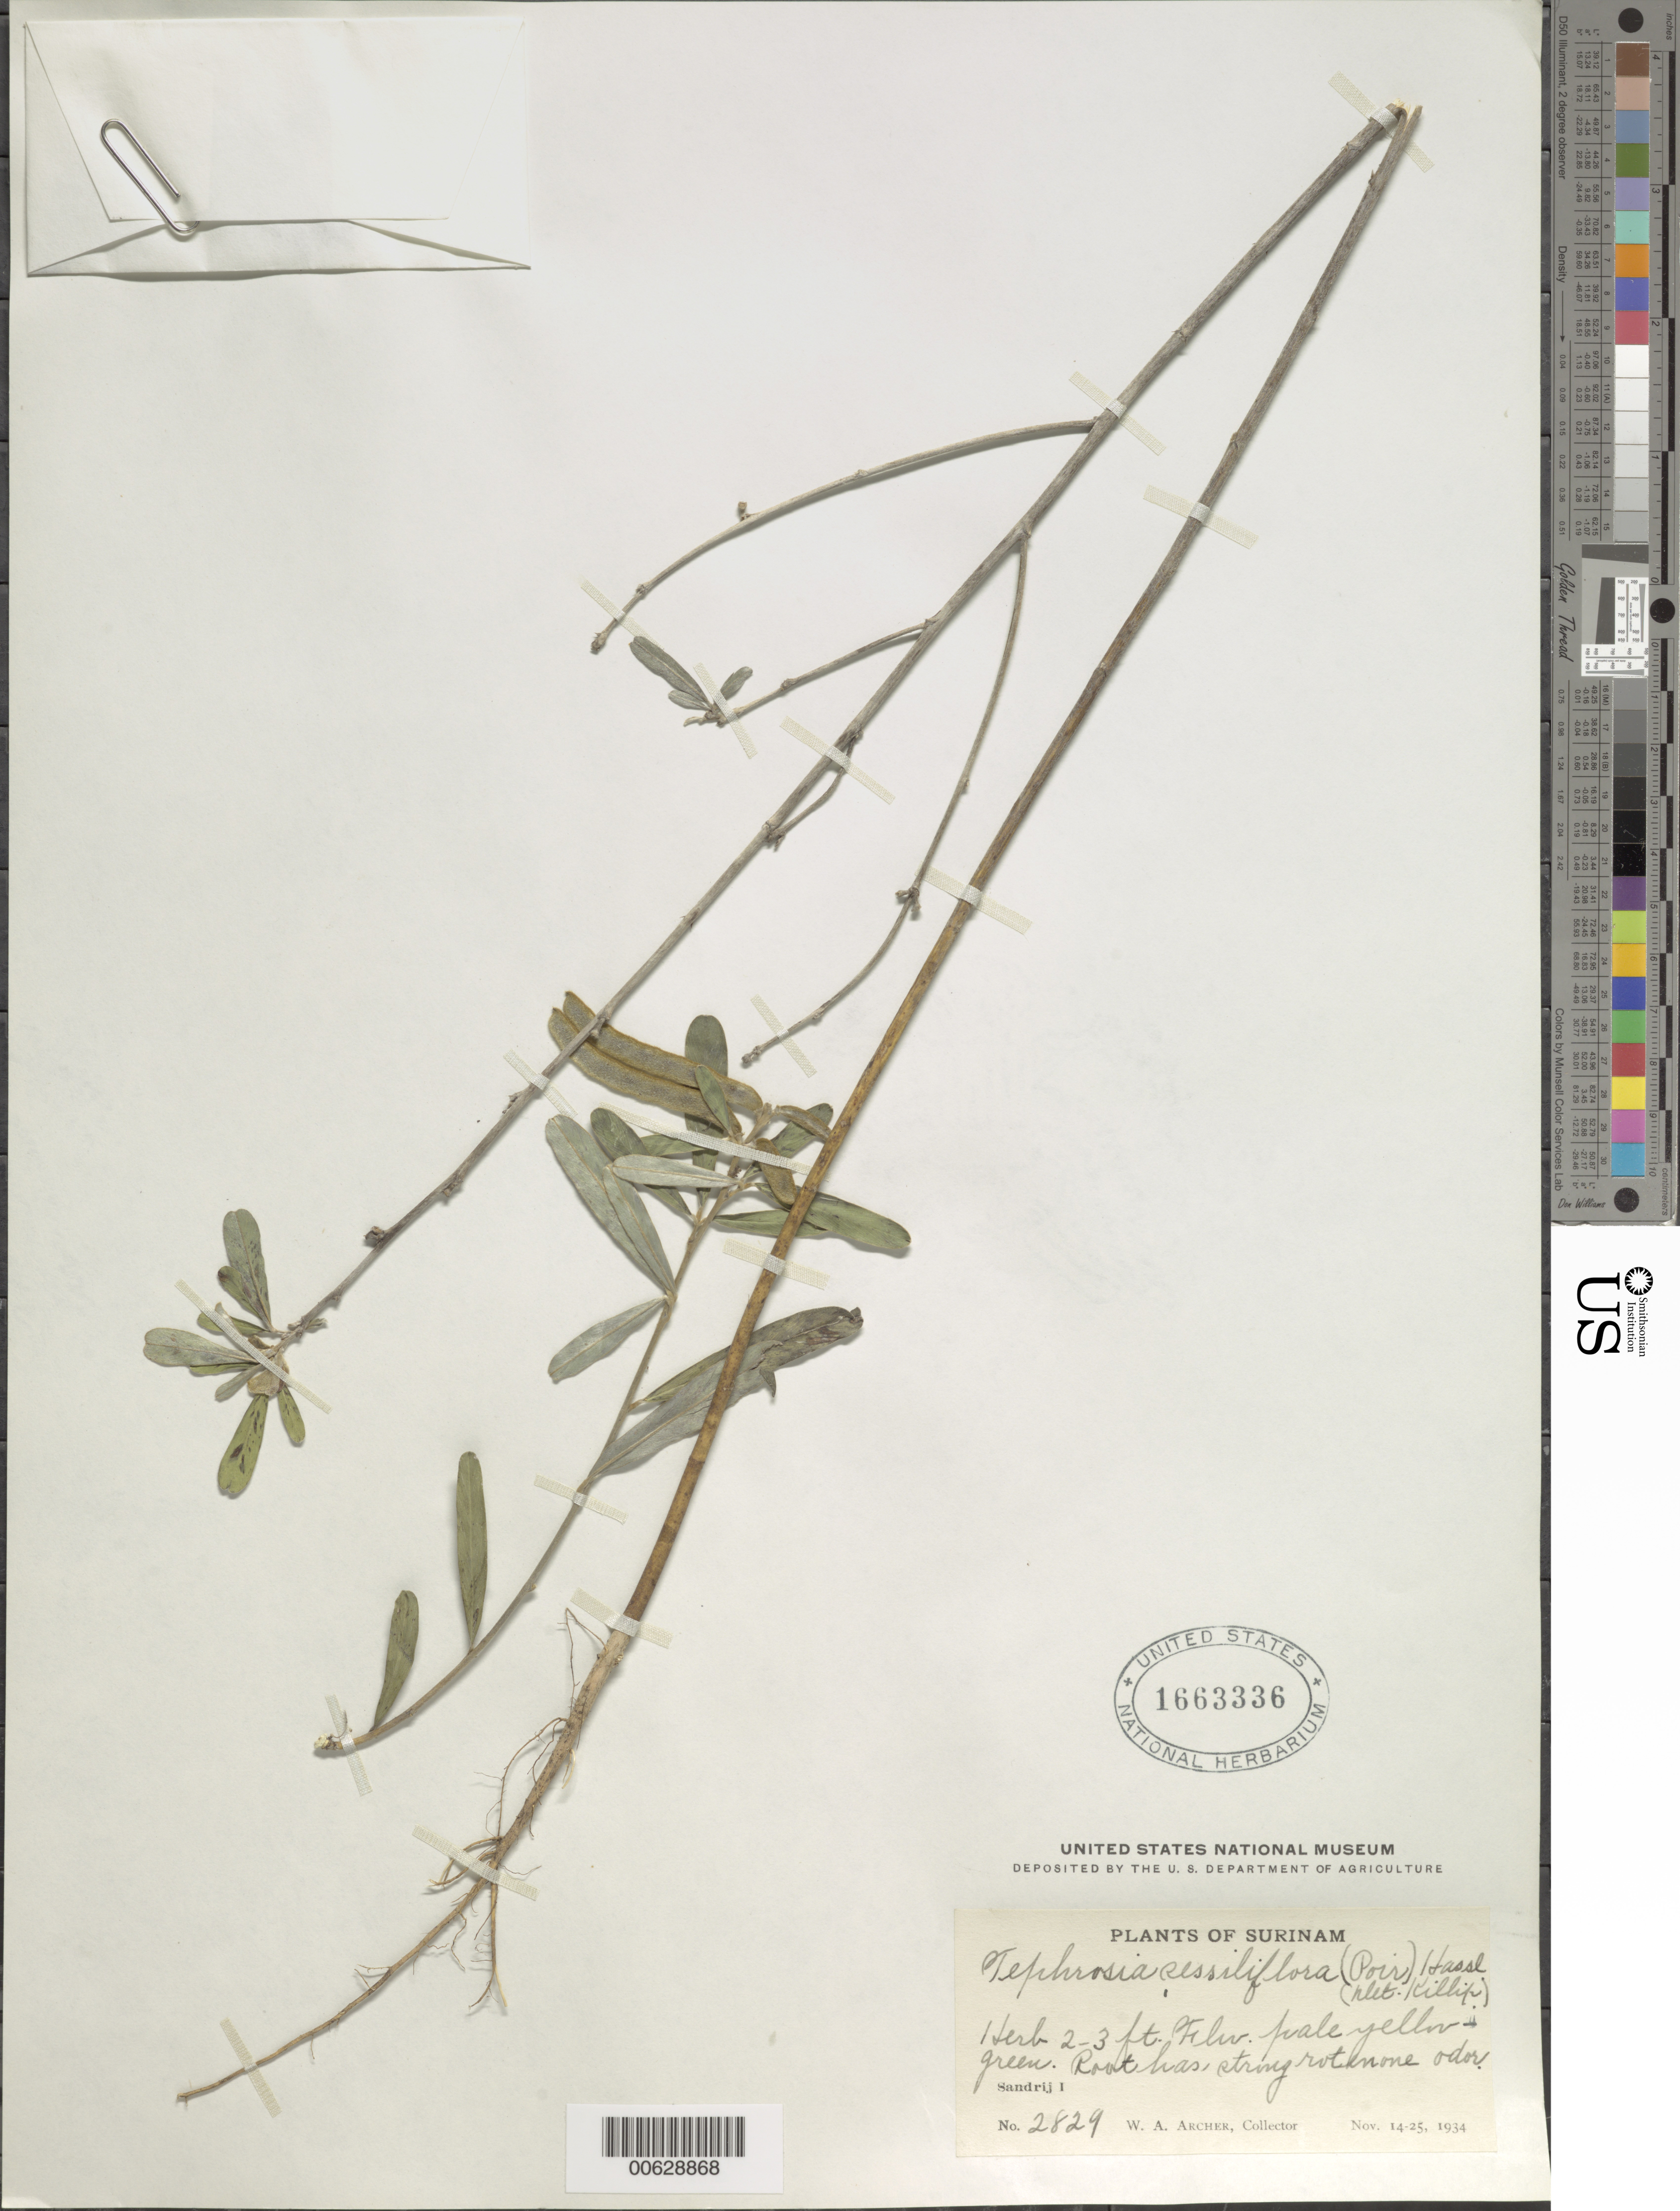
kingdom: Plantae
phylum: Tracheophyta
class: Magnoliopsida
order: Fabales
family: Fabaceae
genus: Tephrosia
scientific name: Tephrosia sessiliflora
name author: (Poir.) Hassl.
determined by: Killip, Ellsworth P.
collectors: W. A. Archer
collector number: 2829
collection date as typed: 14-Nov-34 to 25-Nov-34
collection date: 1934-11-14/1934-11-25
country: Suriname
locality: Zanderij I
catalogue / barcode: US 1663336